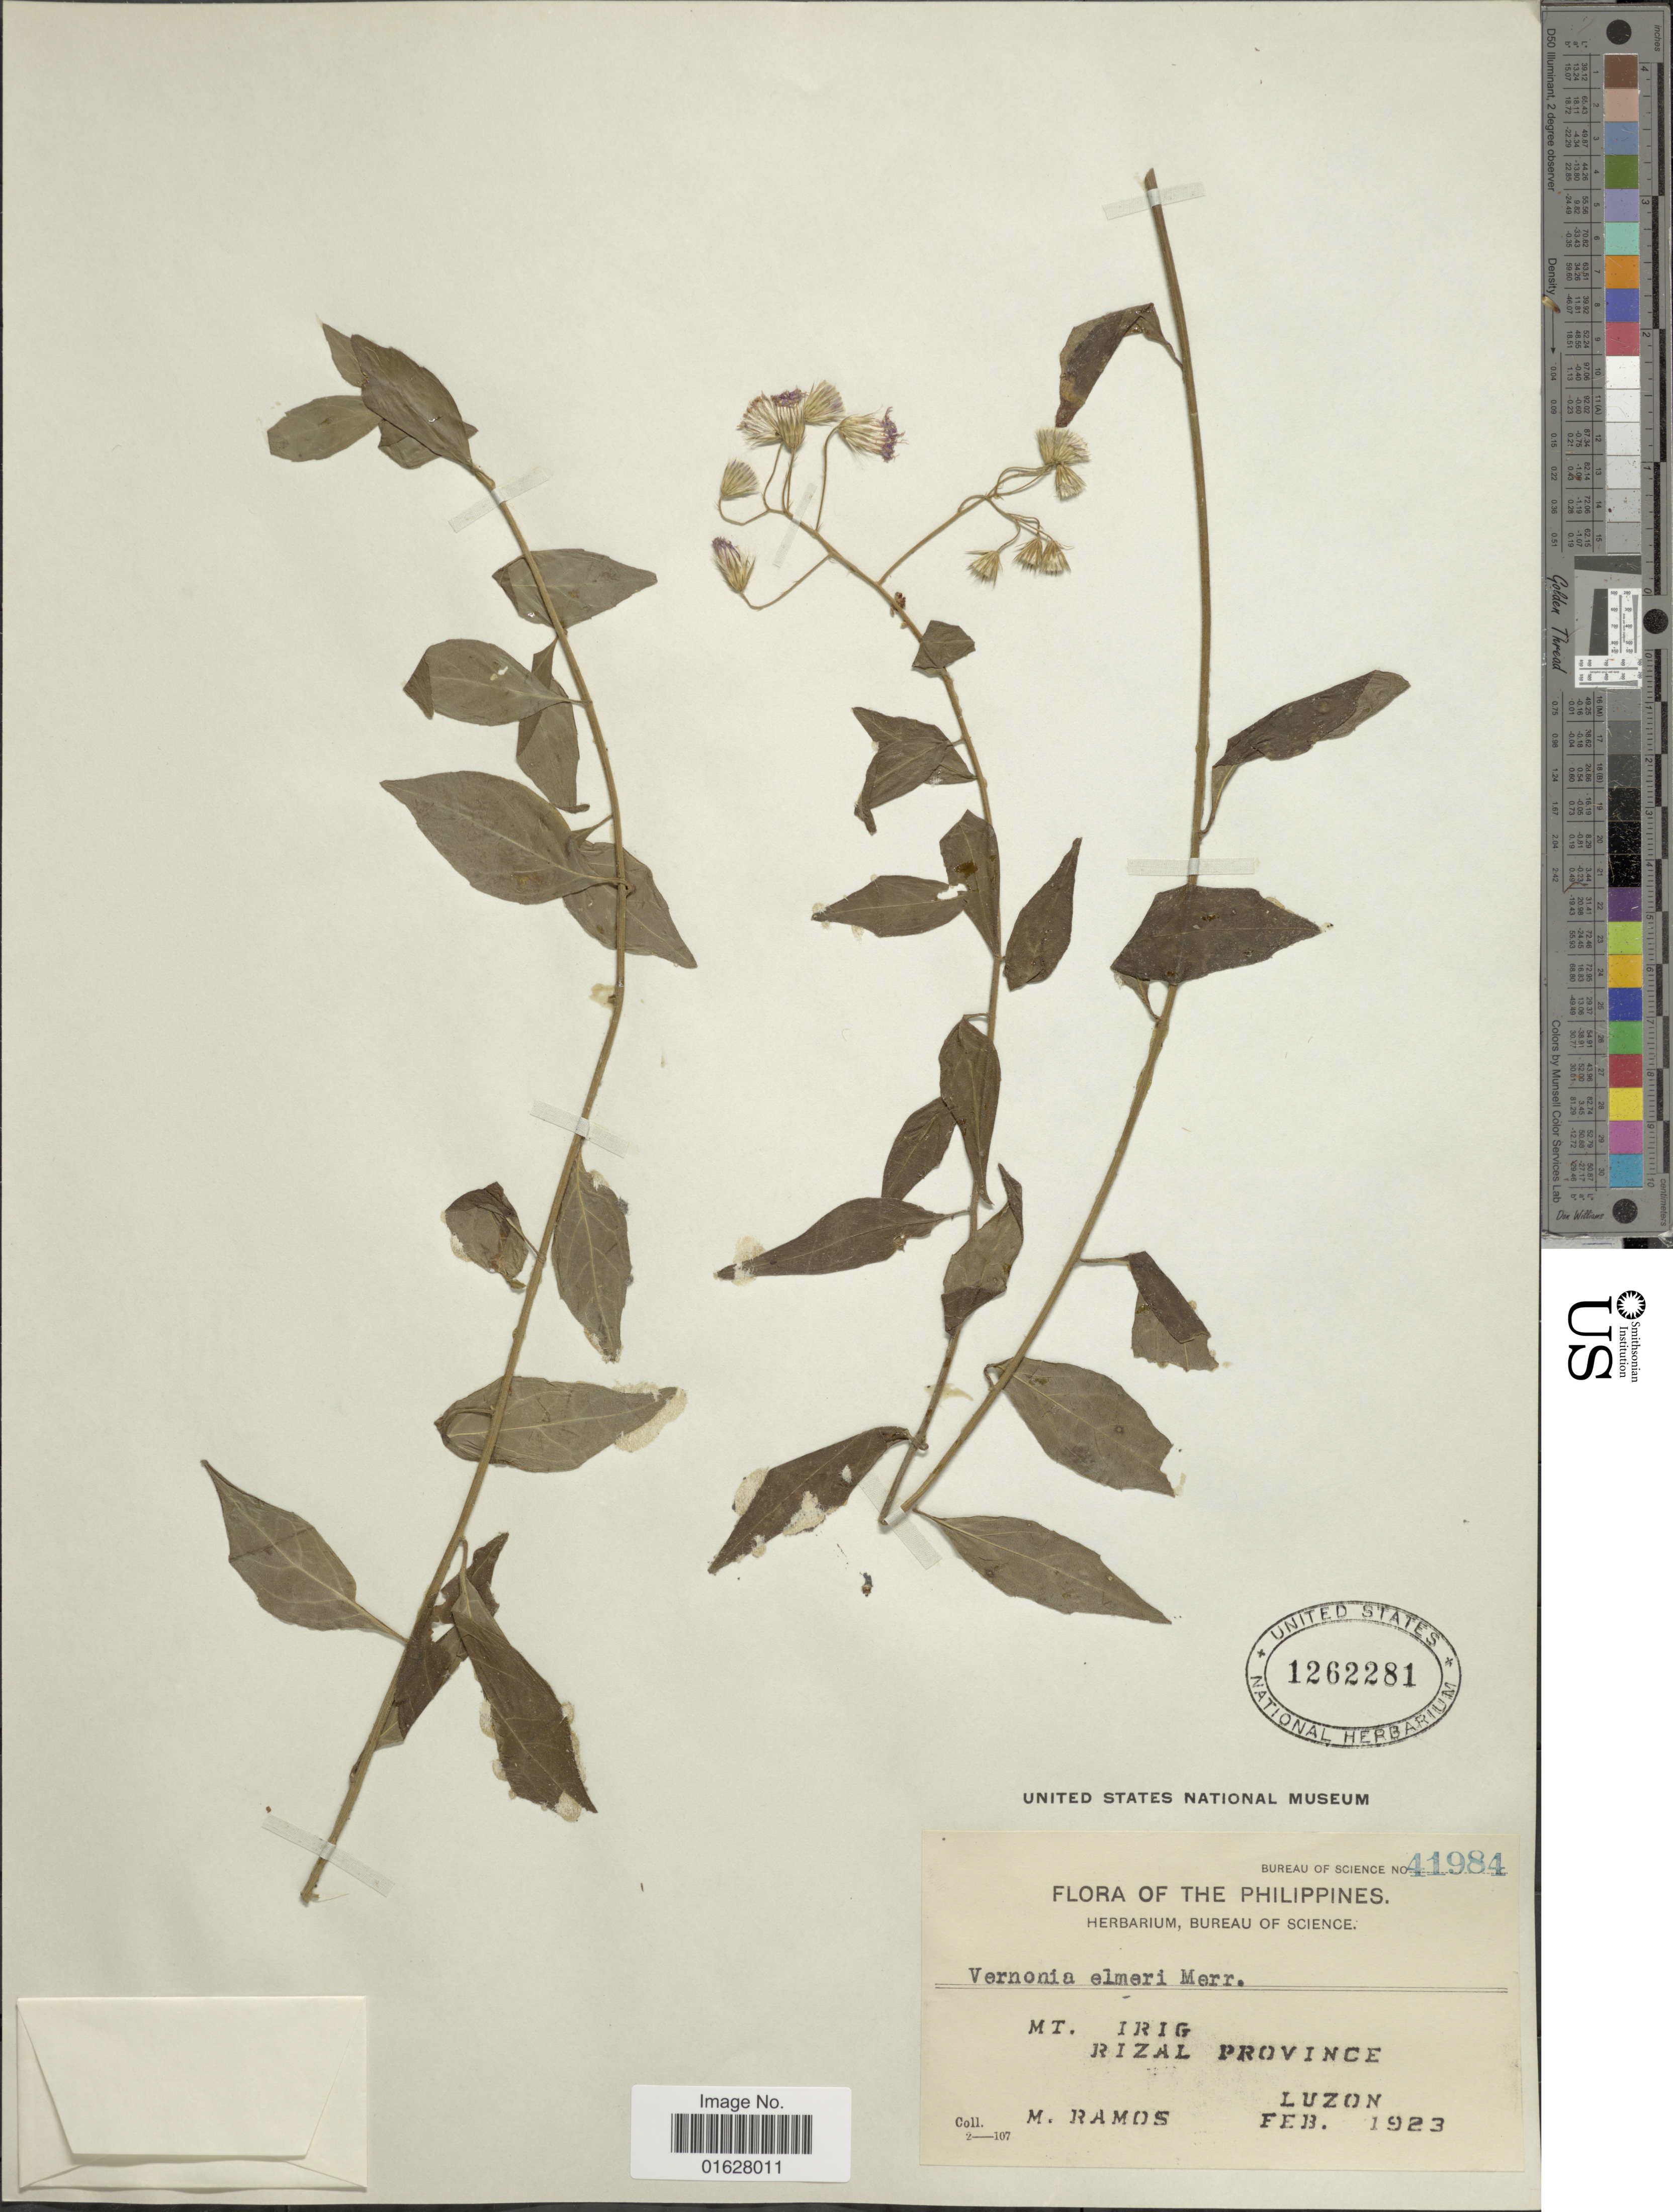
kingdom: Plantae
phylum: Tracheophyta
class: Magnoliopsida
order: Asterales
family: Asteraceae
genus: Vernonia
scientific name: Vernonia elmeri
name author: Merr.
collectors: M. Ramos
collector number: Bureau of Science 41984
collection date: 1923-02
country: Philippines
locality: The Philippines. Mt. Irig. Rizal Province Luzon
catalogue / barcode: US 1262281